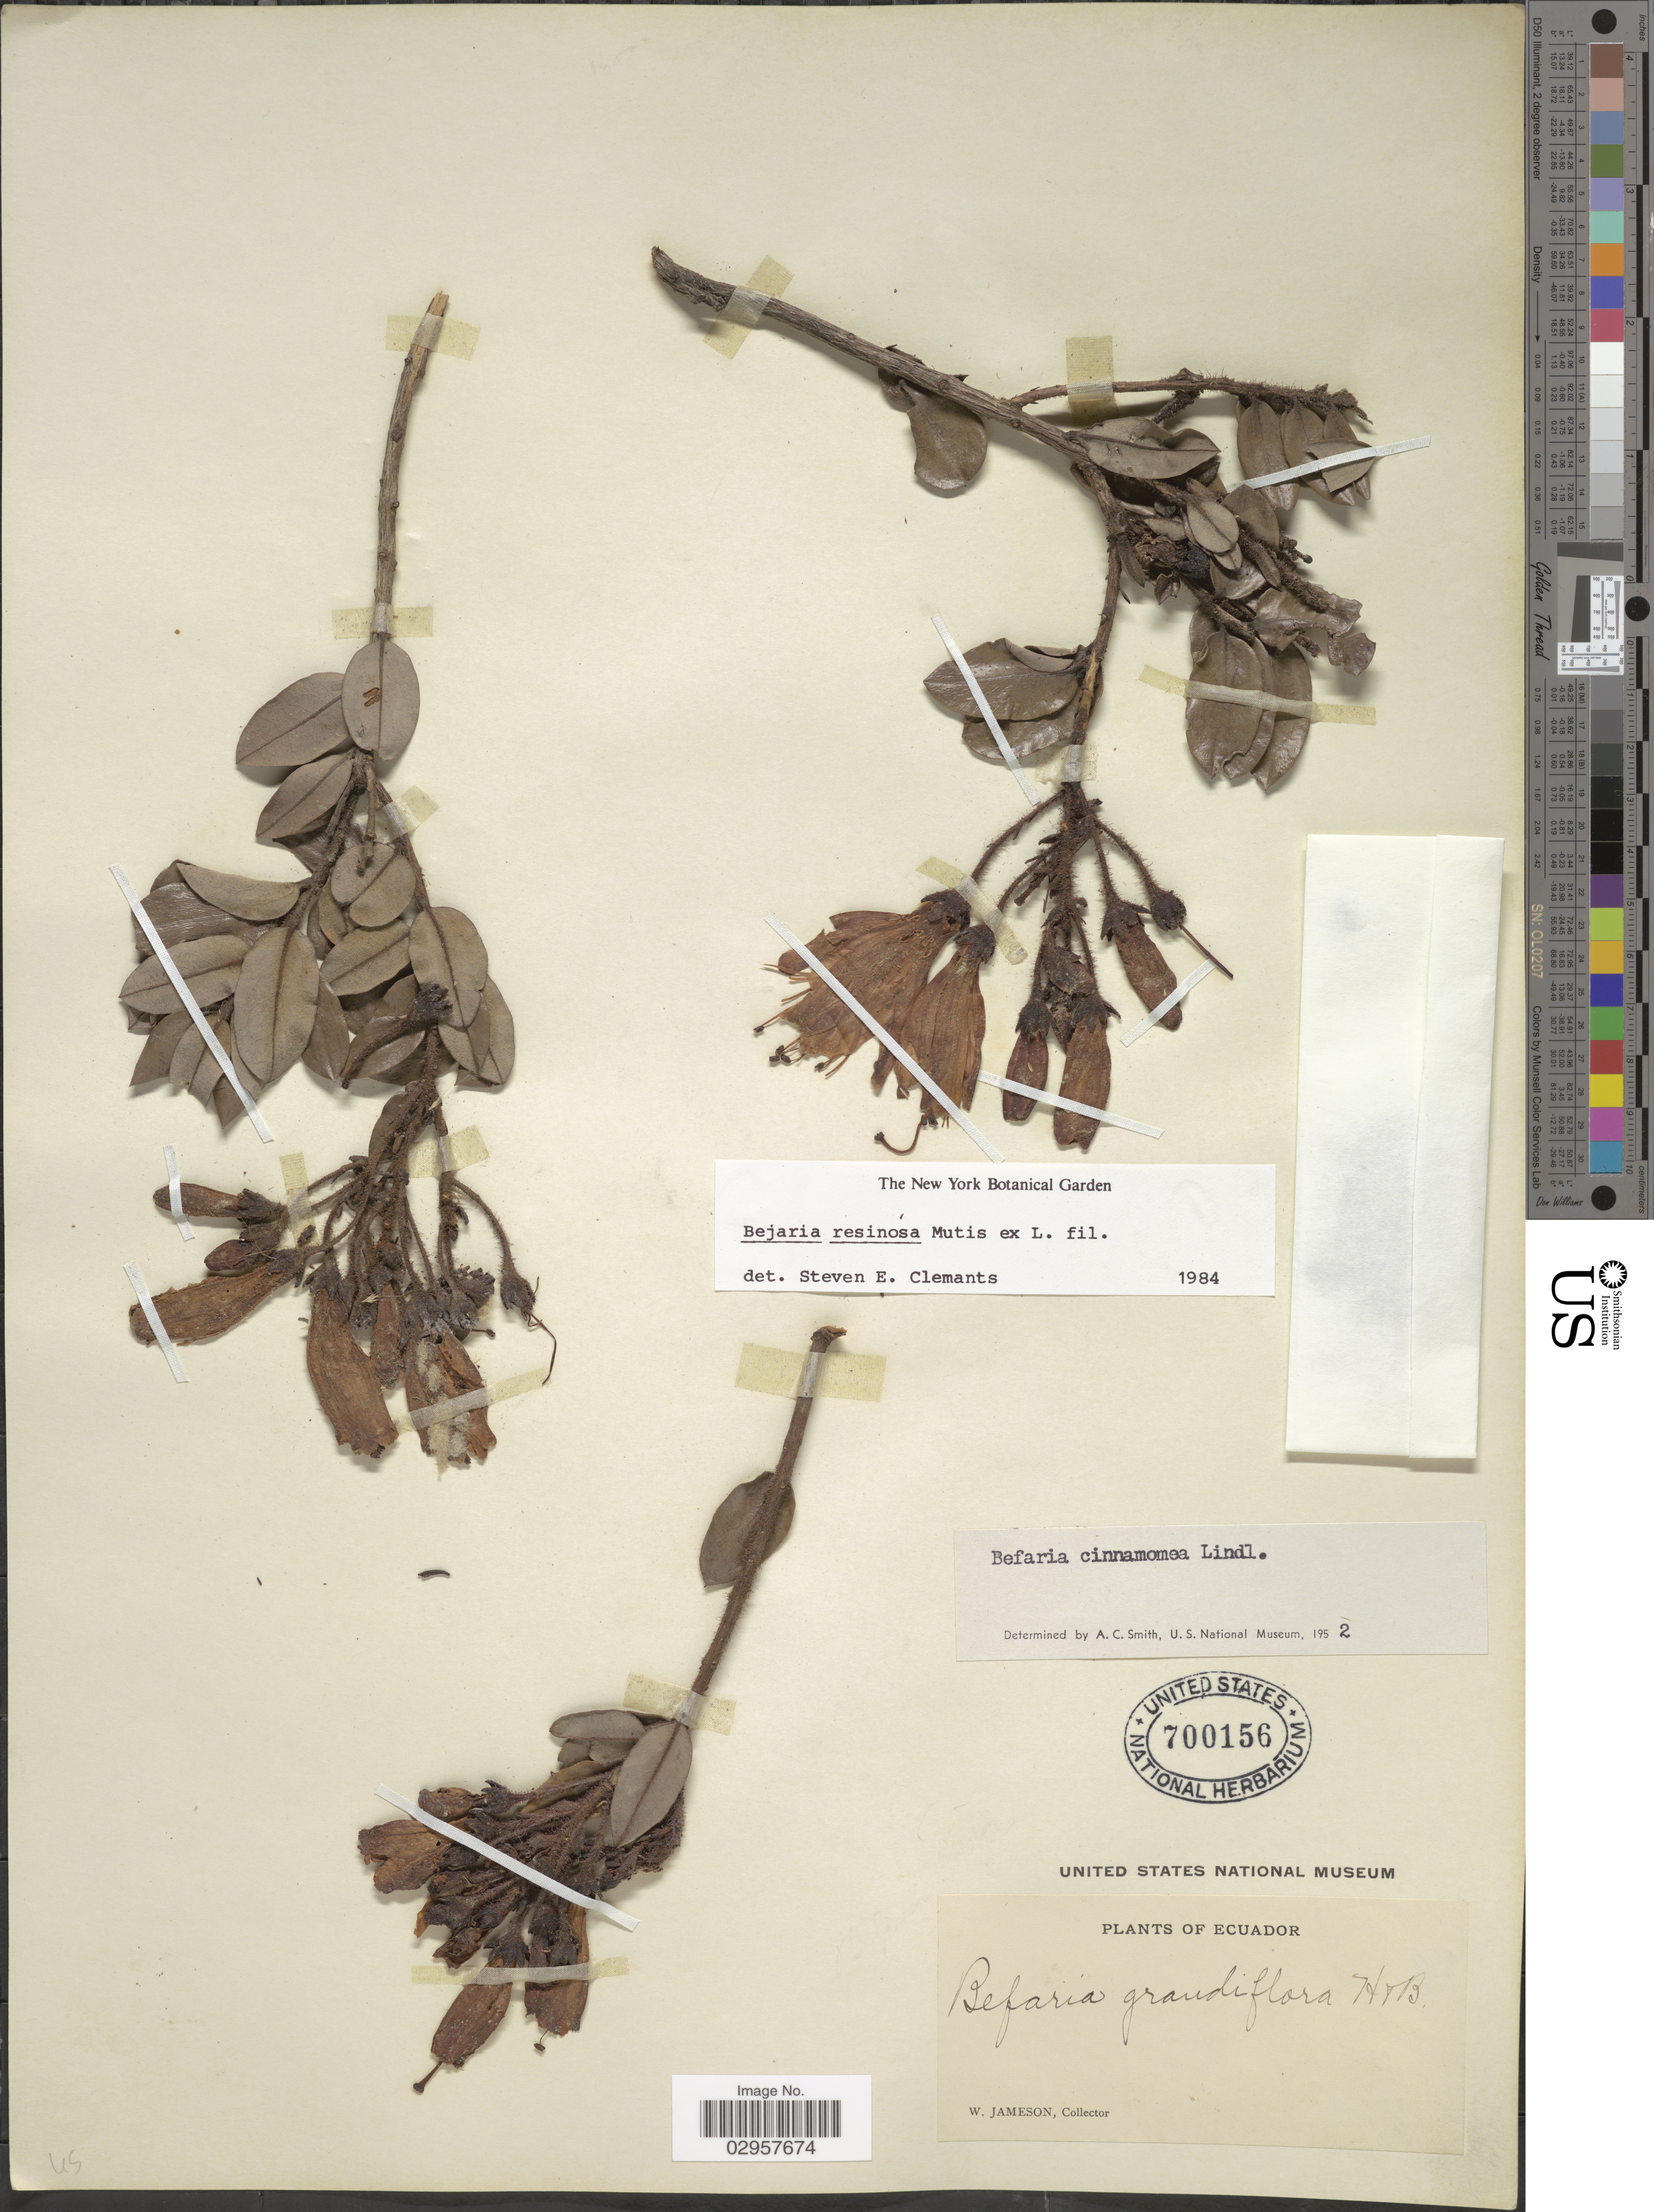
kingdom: Plantae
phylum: Tracheophyta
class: Magnoliopsida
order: Ericales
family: Ericaceae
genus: Befaria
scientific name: Befaria resinosa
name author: Mutis ex L. f.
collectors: W. Jameson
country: Ecuador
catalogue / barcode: US 700156